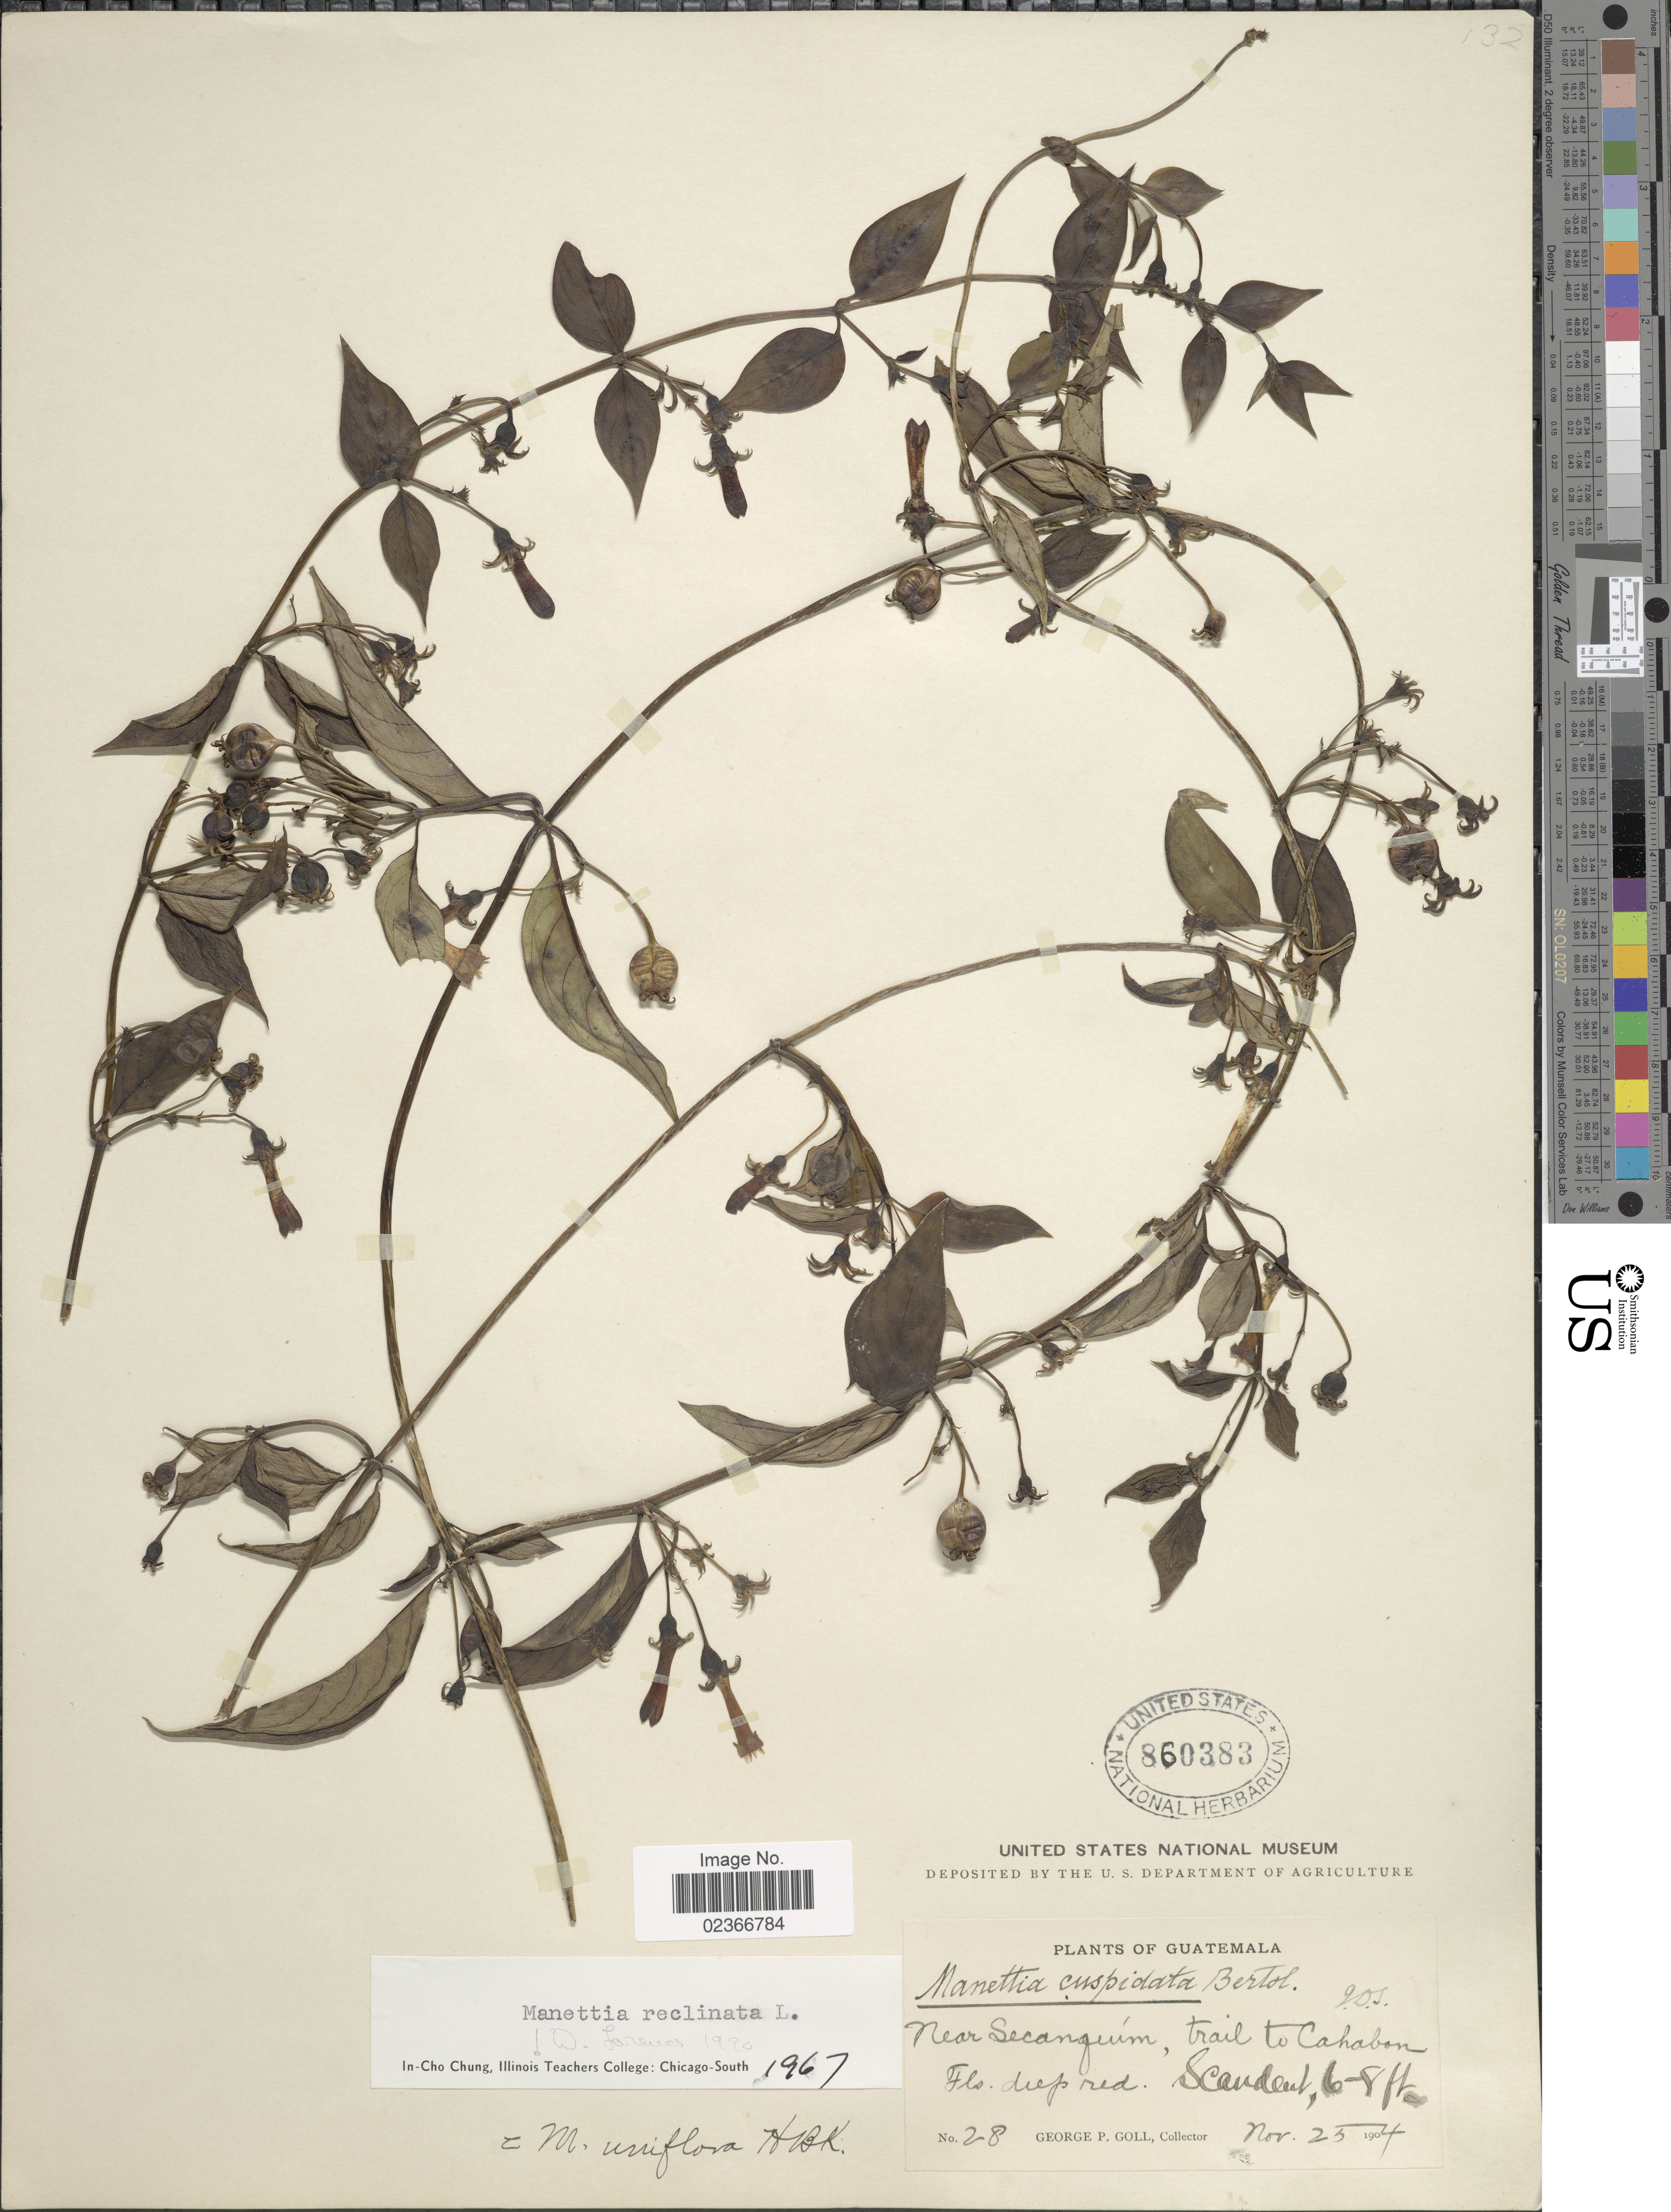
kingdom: Plantae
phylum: Tracheophyta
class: Magnoliopsida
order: Gentianales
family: Rubiaceae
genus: Manettia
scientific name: Manettia reclinata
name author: L.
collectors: G. P. Goll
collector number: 28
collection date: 1904-11-25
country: Guatemala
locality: Near Secaguim, trail to Cahabon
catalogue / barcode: US 860383